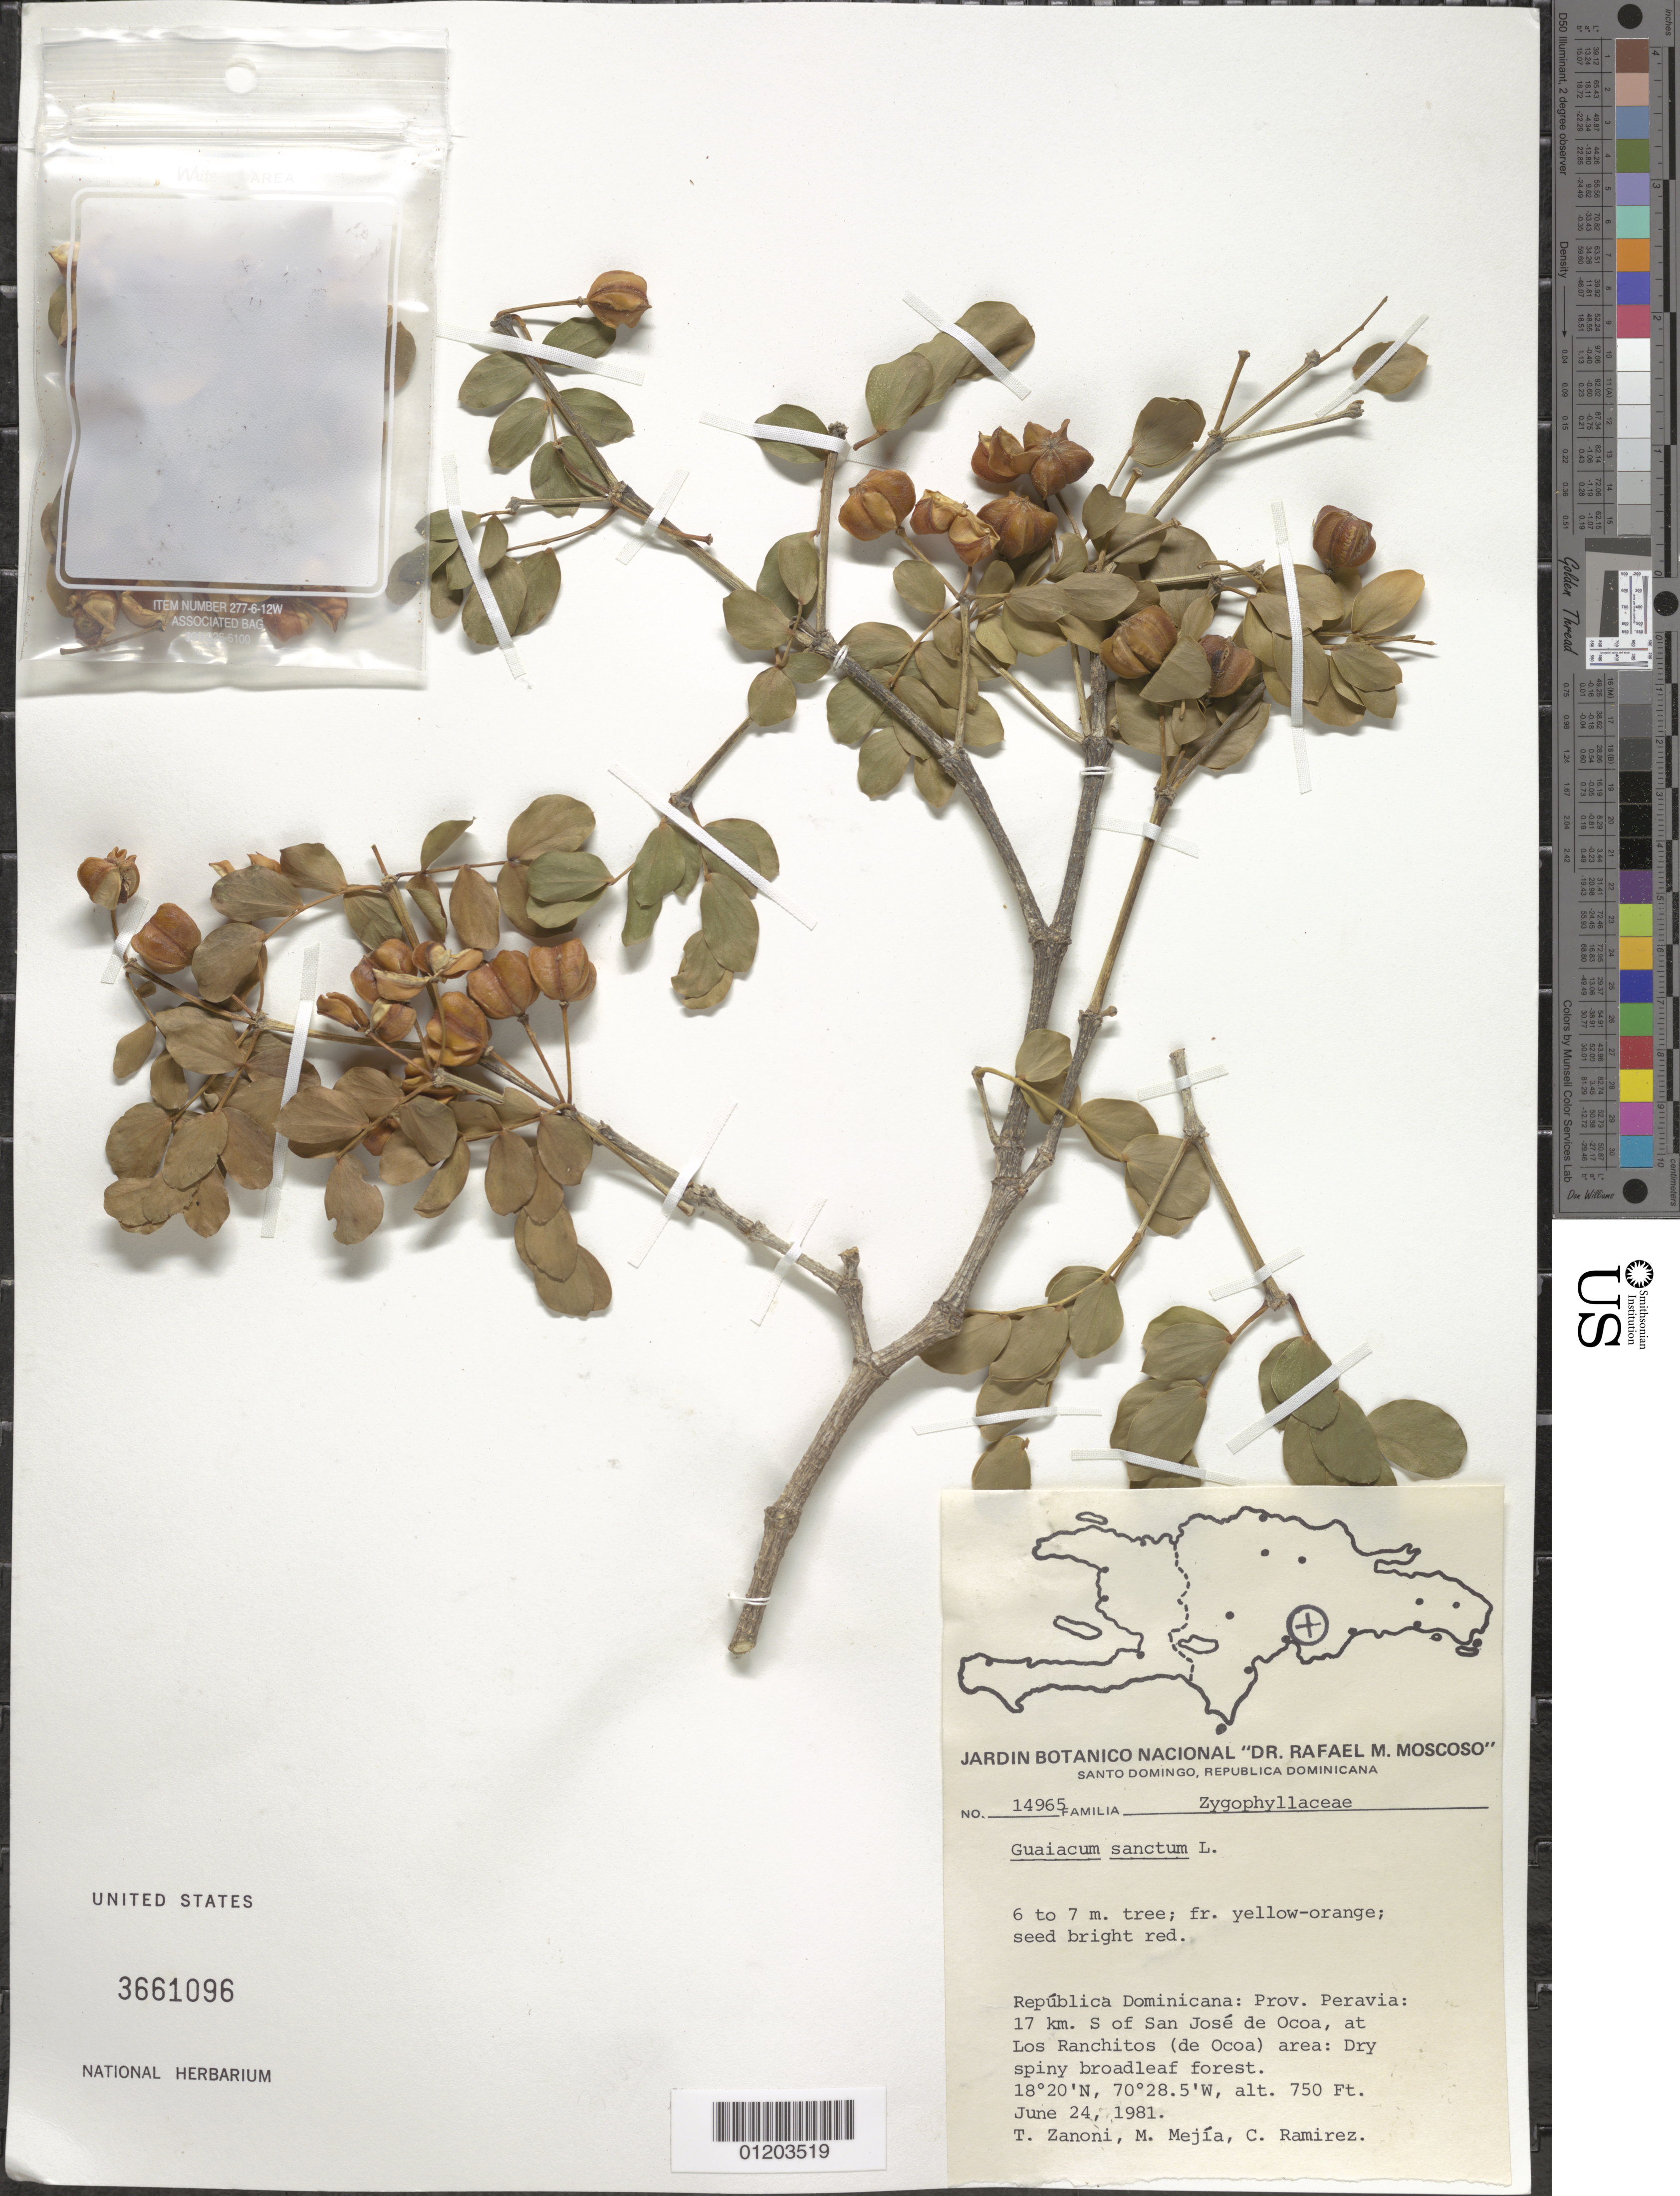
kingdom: Plantae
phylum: Tracheophyta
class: Magnoliopsida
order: Zygophyllales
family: Zygophyllaceae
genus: Guaiacum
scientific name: Guaiacum sanctum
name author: L.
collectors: T. A. Zanoni, M. Mejia & C. Ramirez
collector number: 14965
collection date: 1981-06-24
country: Dominican Republic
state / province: Peravia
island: Hispaniola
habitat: Dry spiny broadleaf forest.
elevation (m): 229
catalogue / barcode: US 3661096